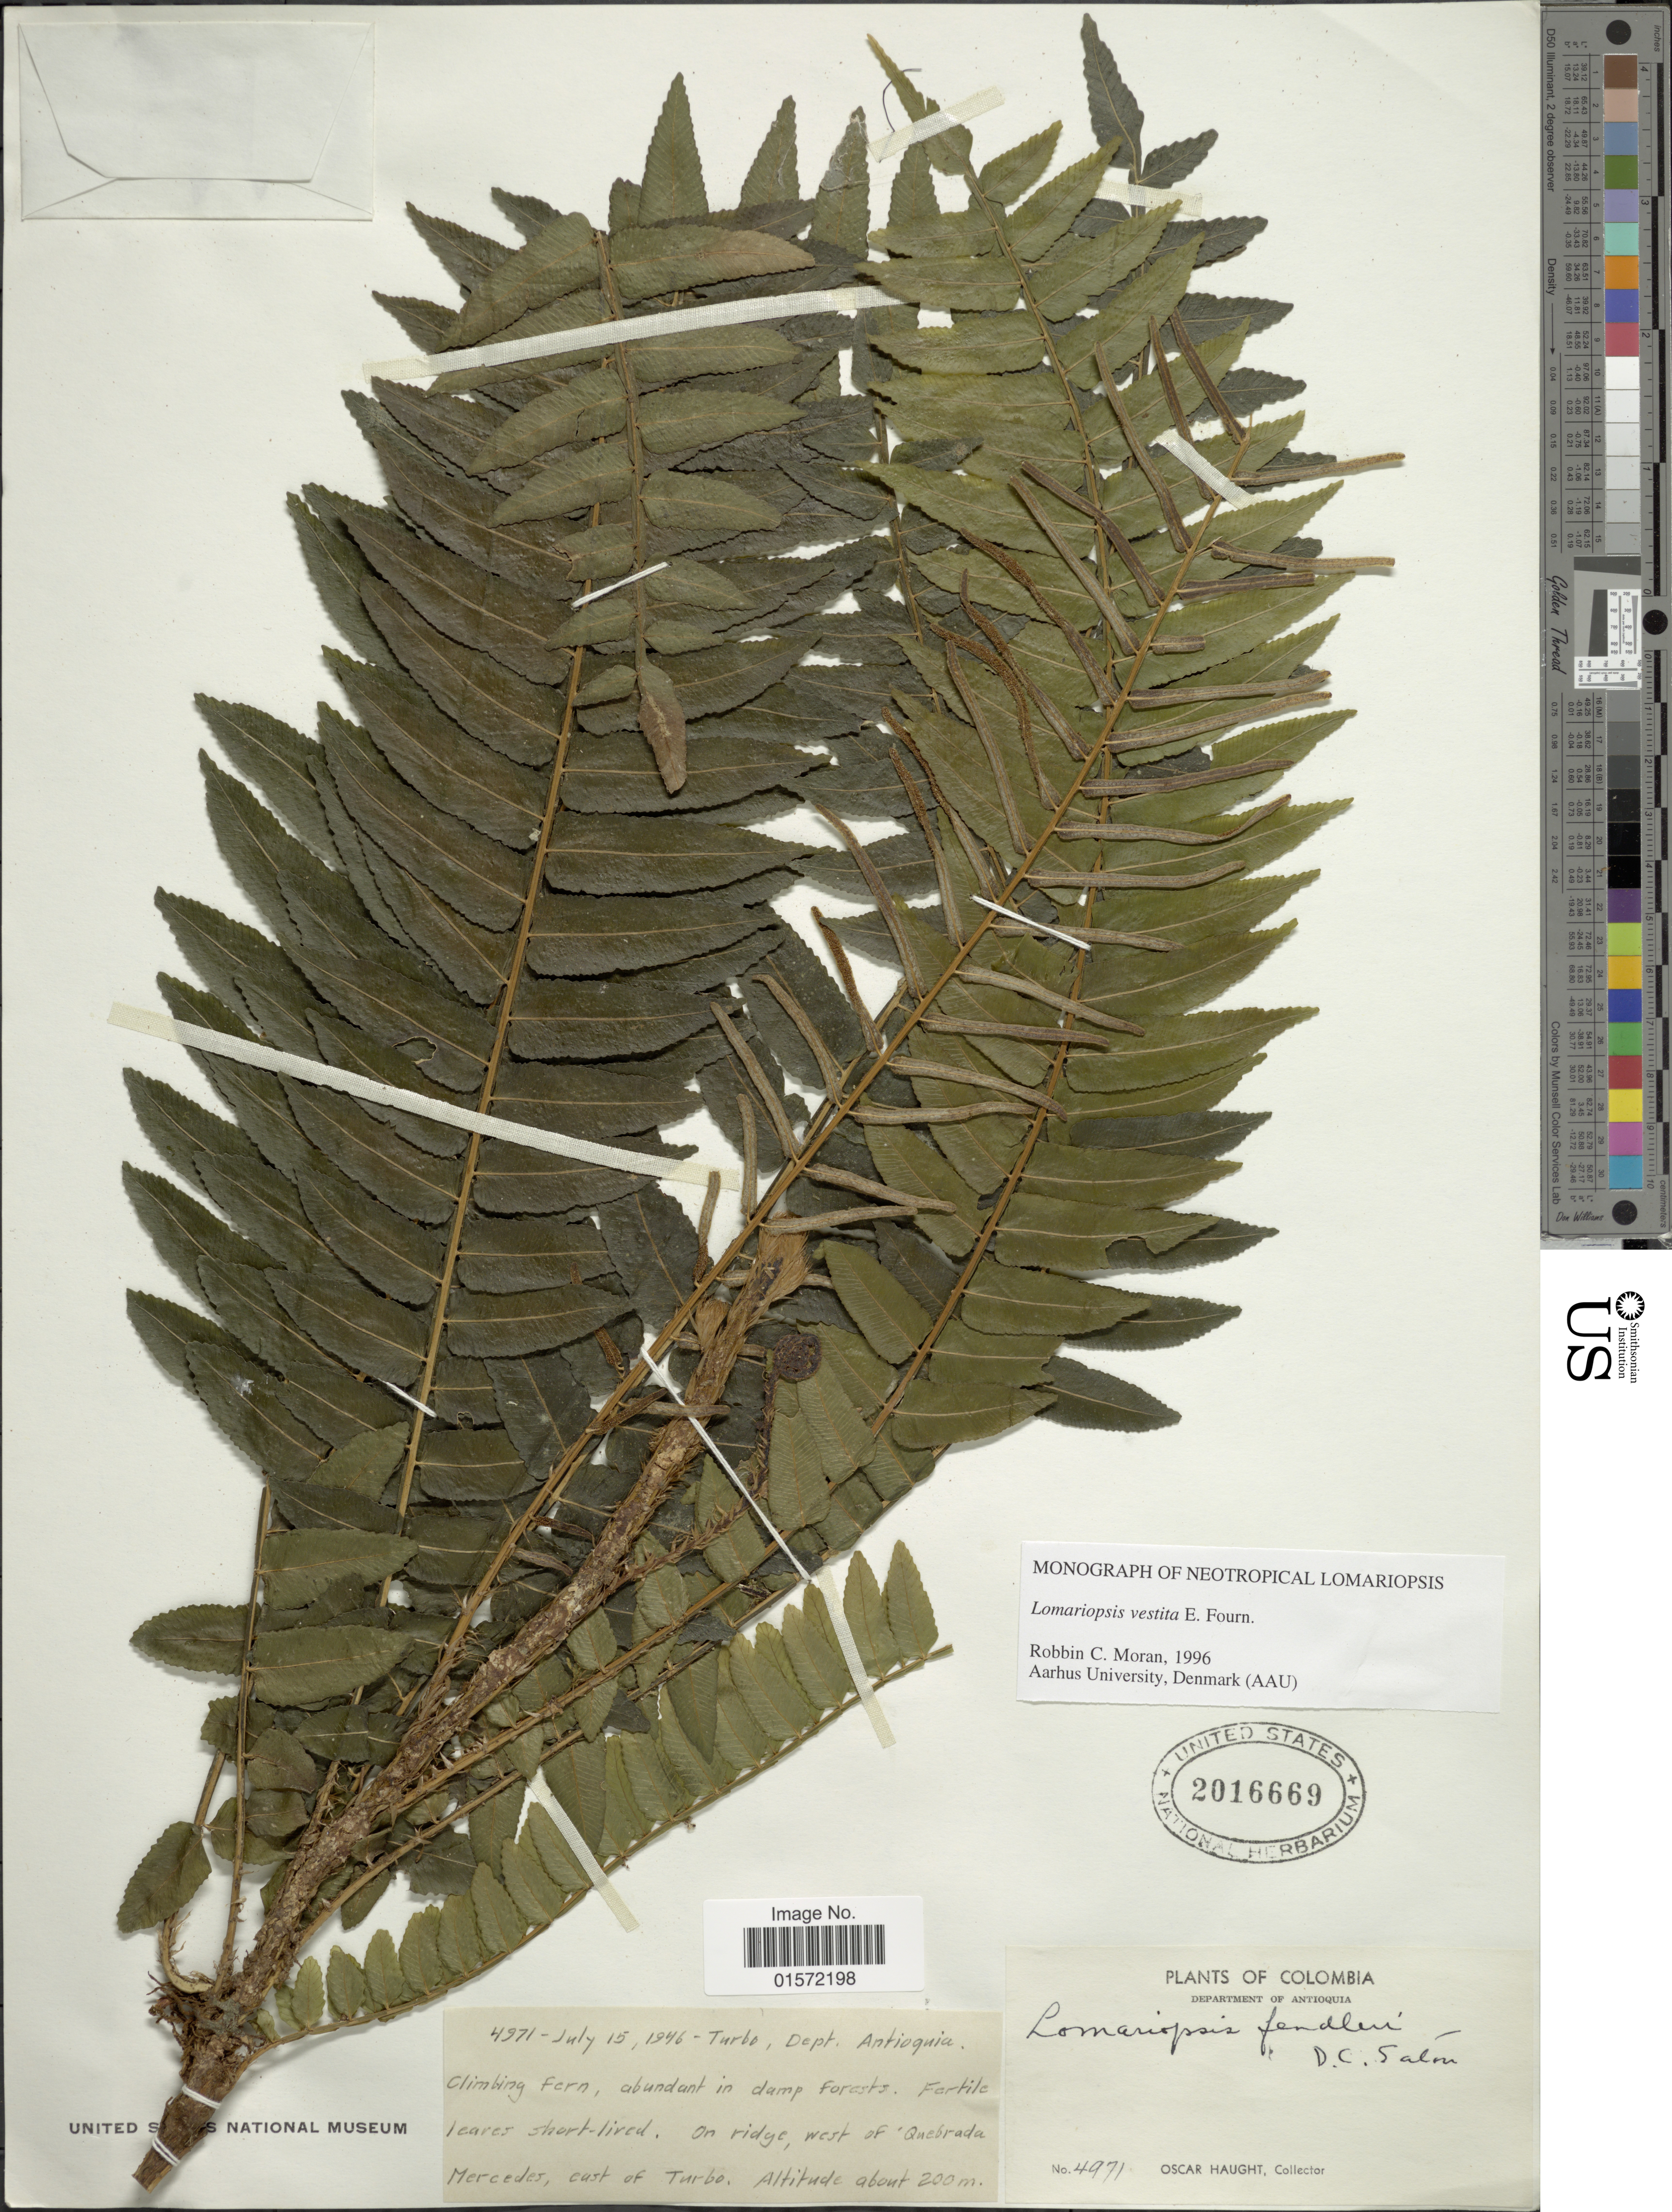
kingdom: Plantae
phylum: Tracheophyta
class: Polypodiopsida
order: Polypodiales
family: Lomariopsidaceae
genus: Lomariopsis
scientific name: Lomariopsis vestita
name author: E. Fourn.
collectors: O. L. Haught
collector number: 4971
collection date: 1946-07-15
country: Colombia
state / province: Antioquia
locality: On ridge, west of Quebrada Mercedes, cast of Turbo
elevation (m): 200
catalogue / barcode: US 2016669